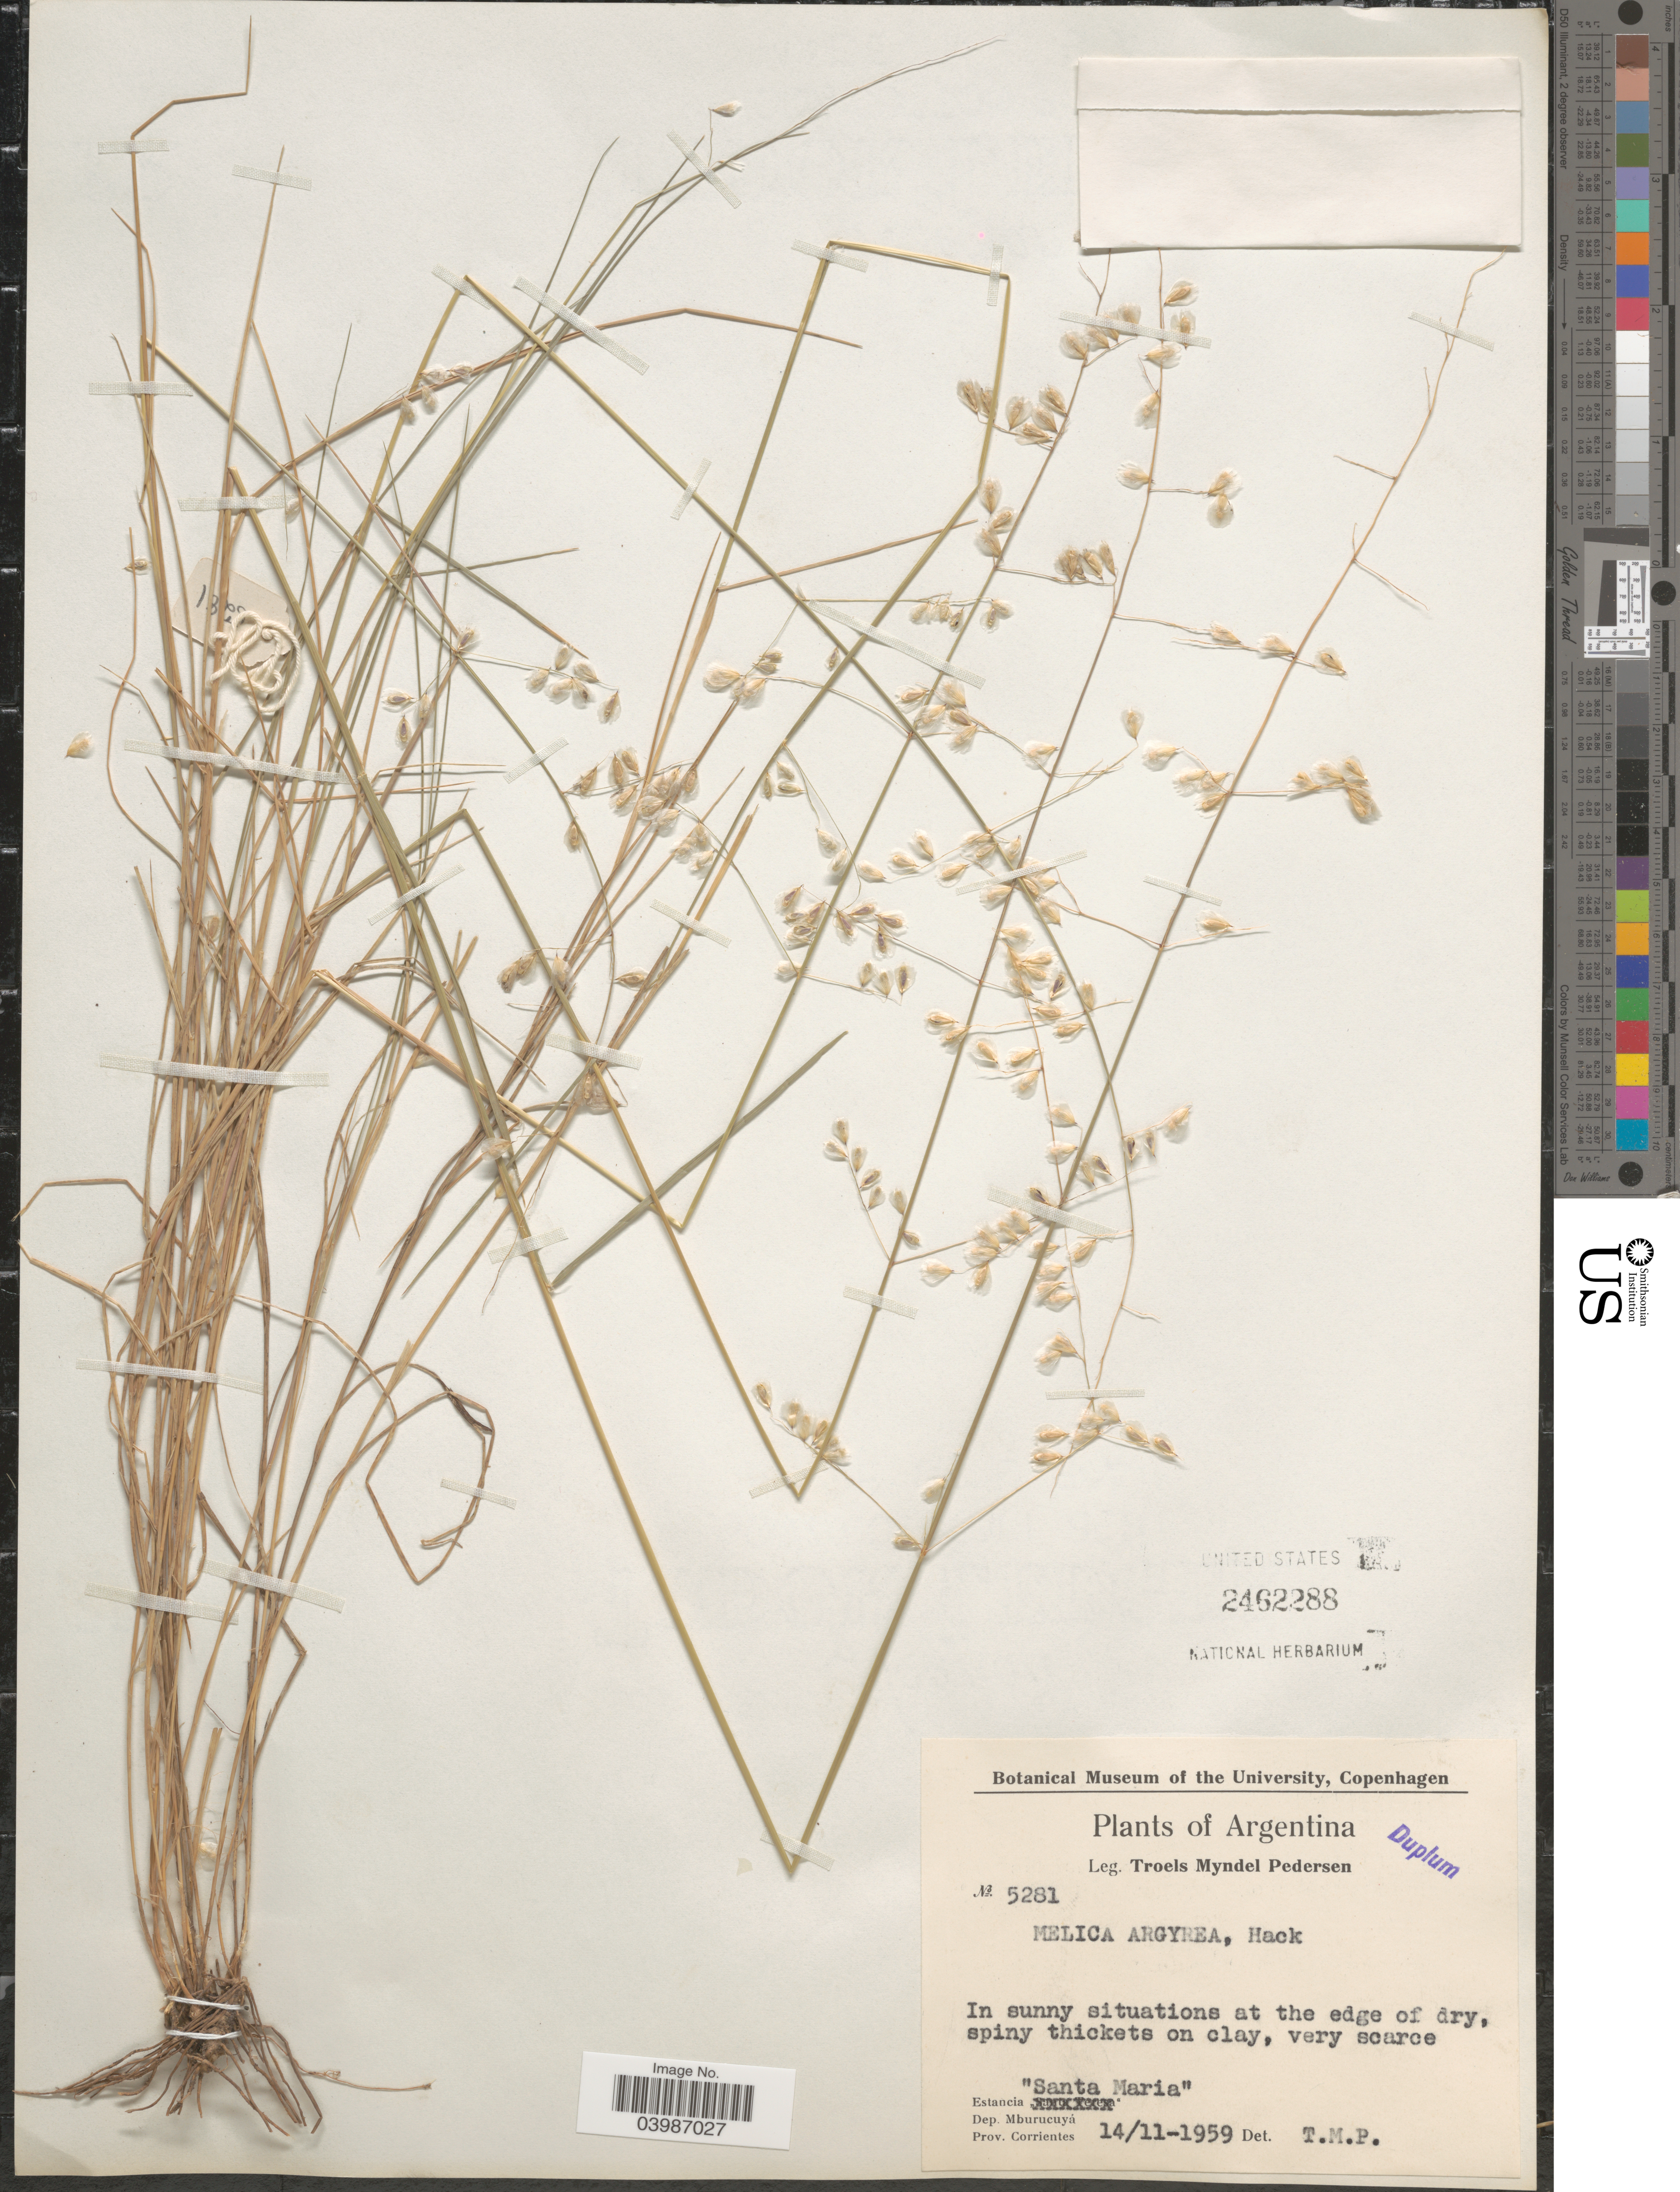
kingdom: Plantae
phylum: Tracheophyta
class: Liliopsida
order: Poales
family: Poaceae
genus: Melica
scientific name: Melica argyrea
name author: Hack. ex Stuck.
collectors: T. Pederson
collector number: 5281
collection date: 1959-11-14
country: Argentina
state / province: Corrientes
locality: Estancia "Santa Maria". Dep. Mburucuyá.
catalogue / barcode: US 2462288